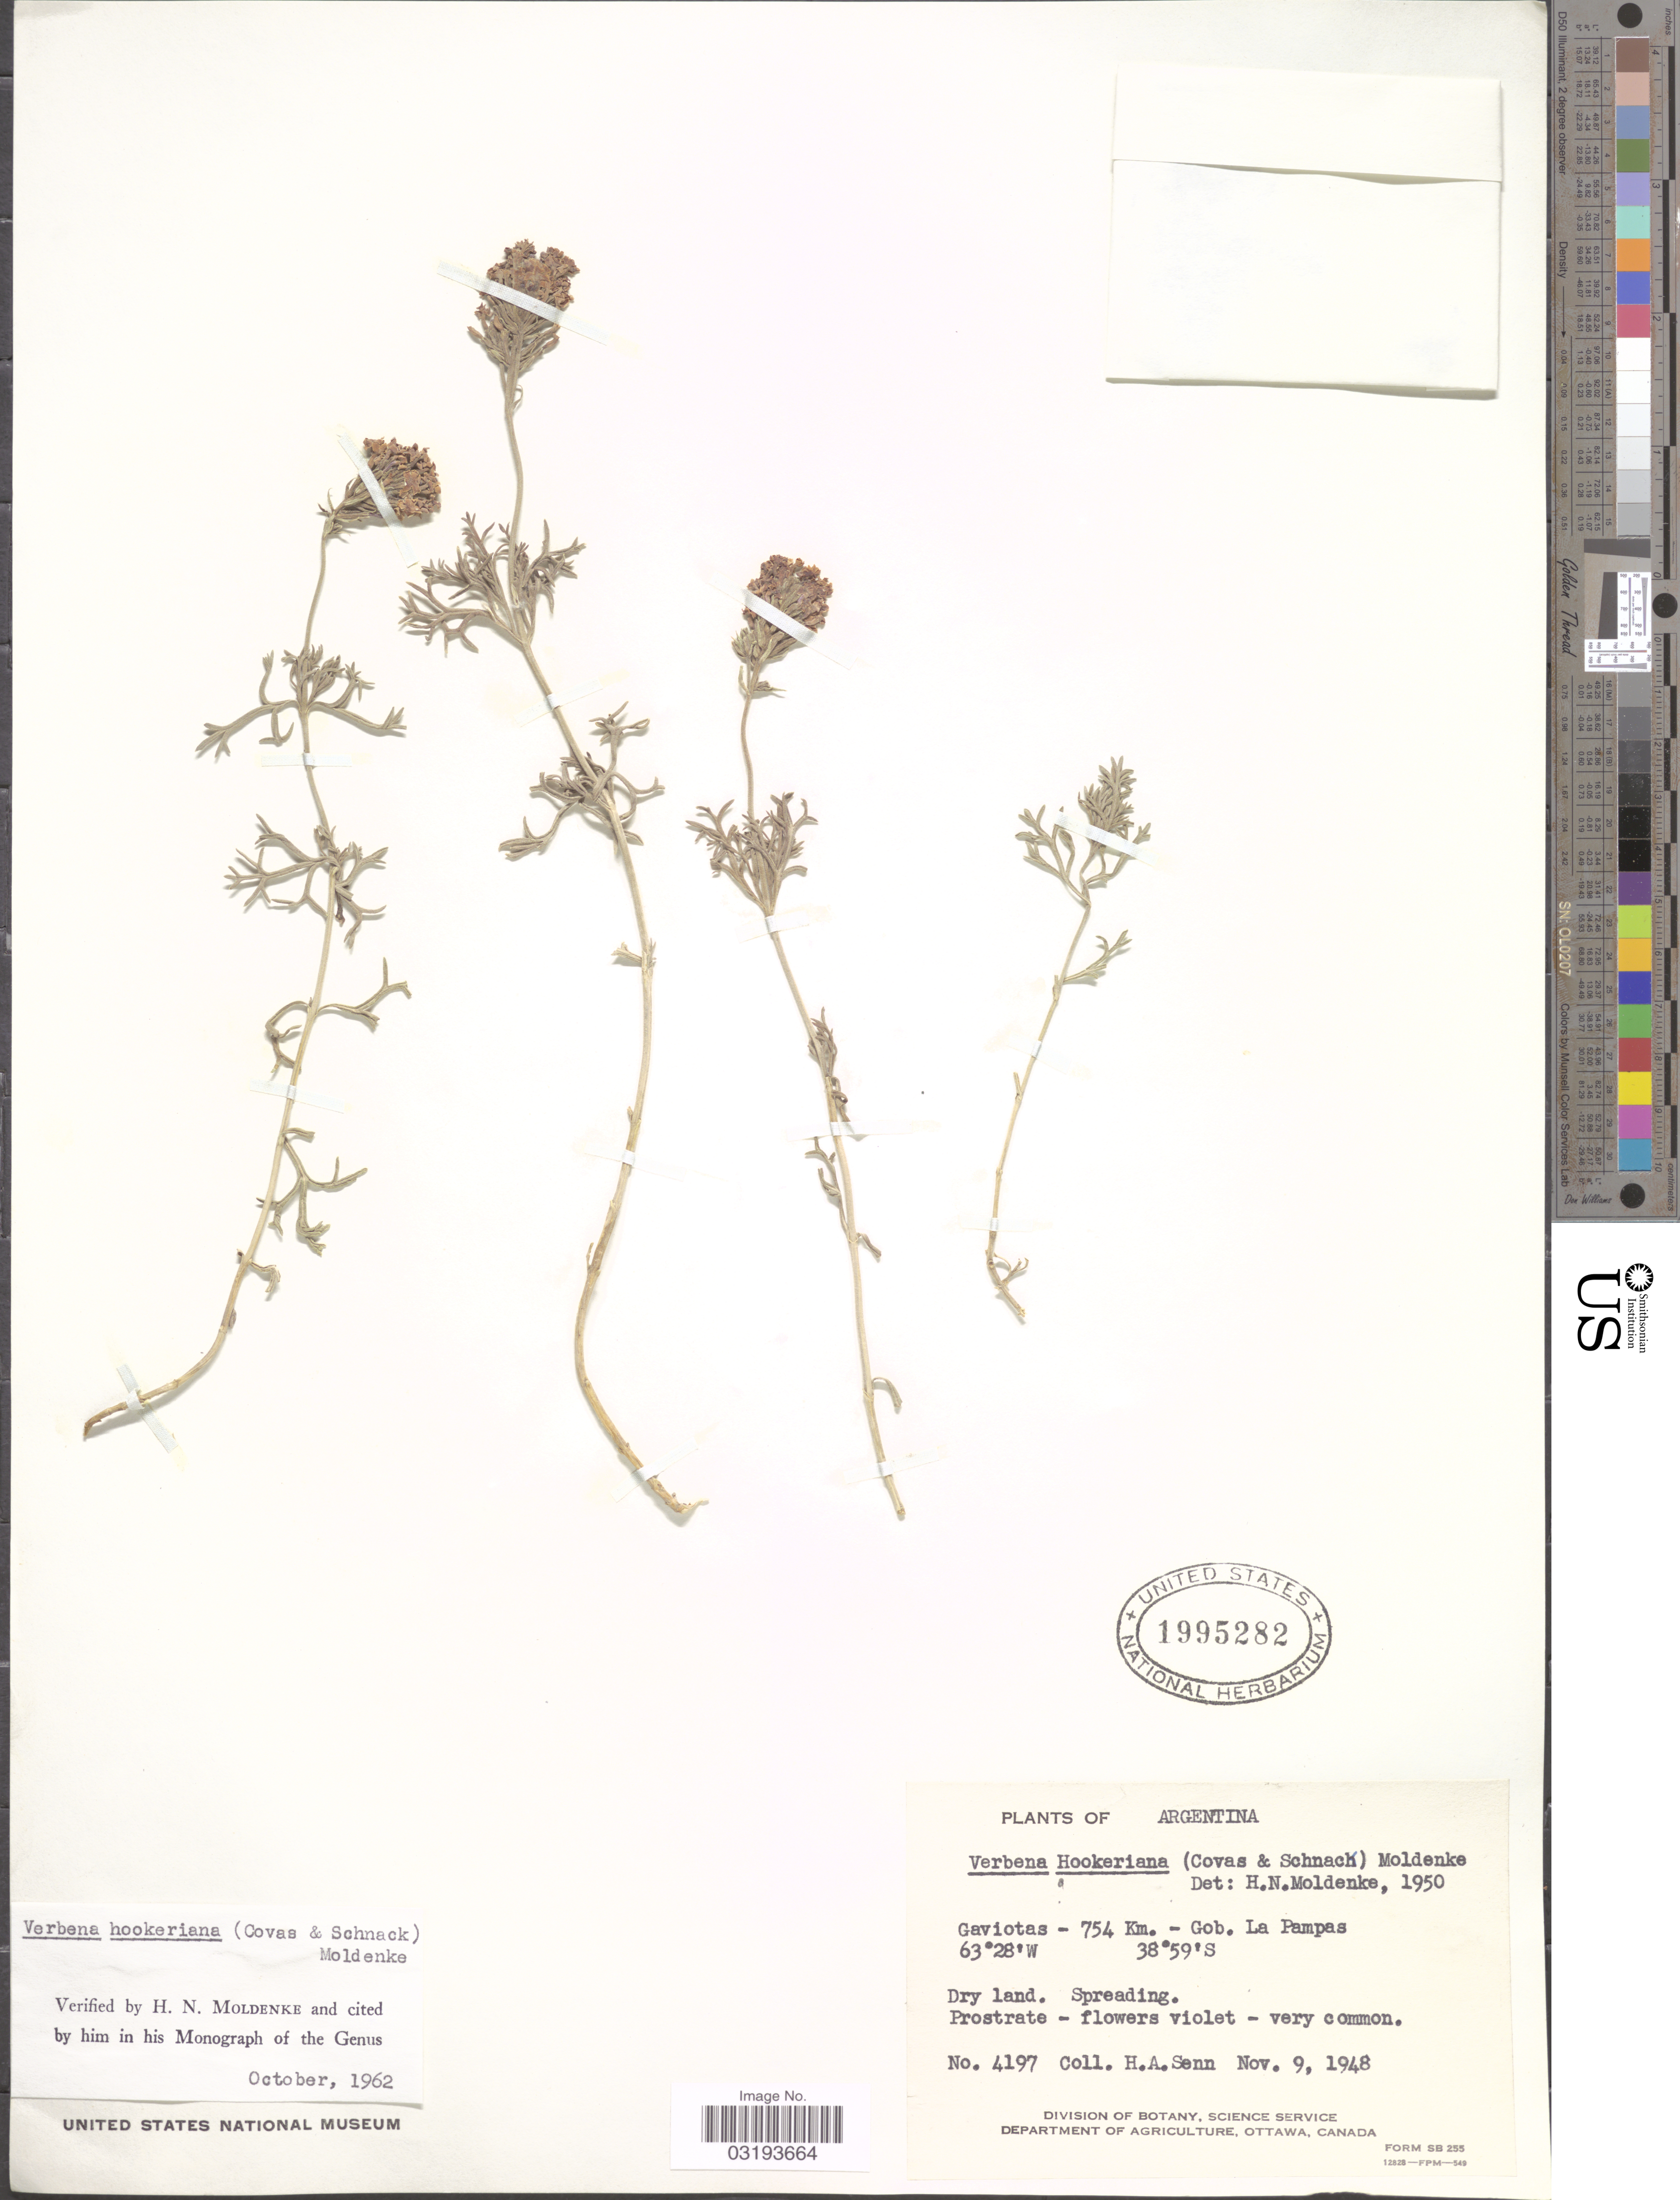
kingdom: Plantae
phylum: Tracheophyta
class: Magnoliopsida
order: Lamiales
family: Verbenaceae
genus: Verbena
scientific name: Verbena hookeriana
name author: (Covas & Schack) Moldenke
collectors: H. Senn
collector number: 4197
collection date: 1948-11-09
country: Argentina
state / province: La Pampa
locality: Gaviotas - 754 Km. - Gob. La Pampas.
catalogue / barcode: US 1995282